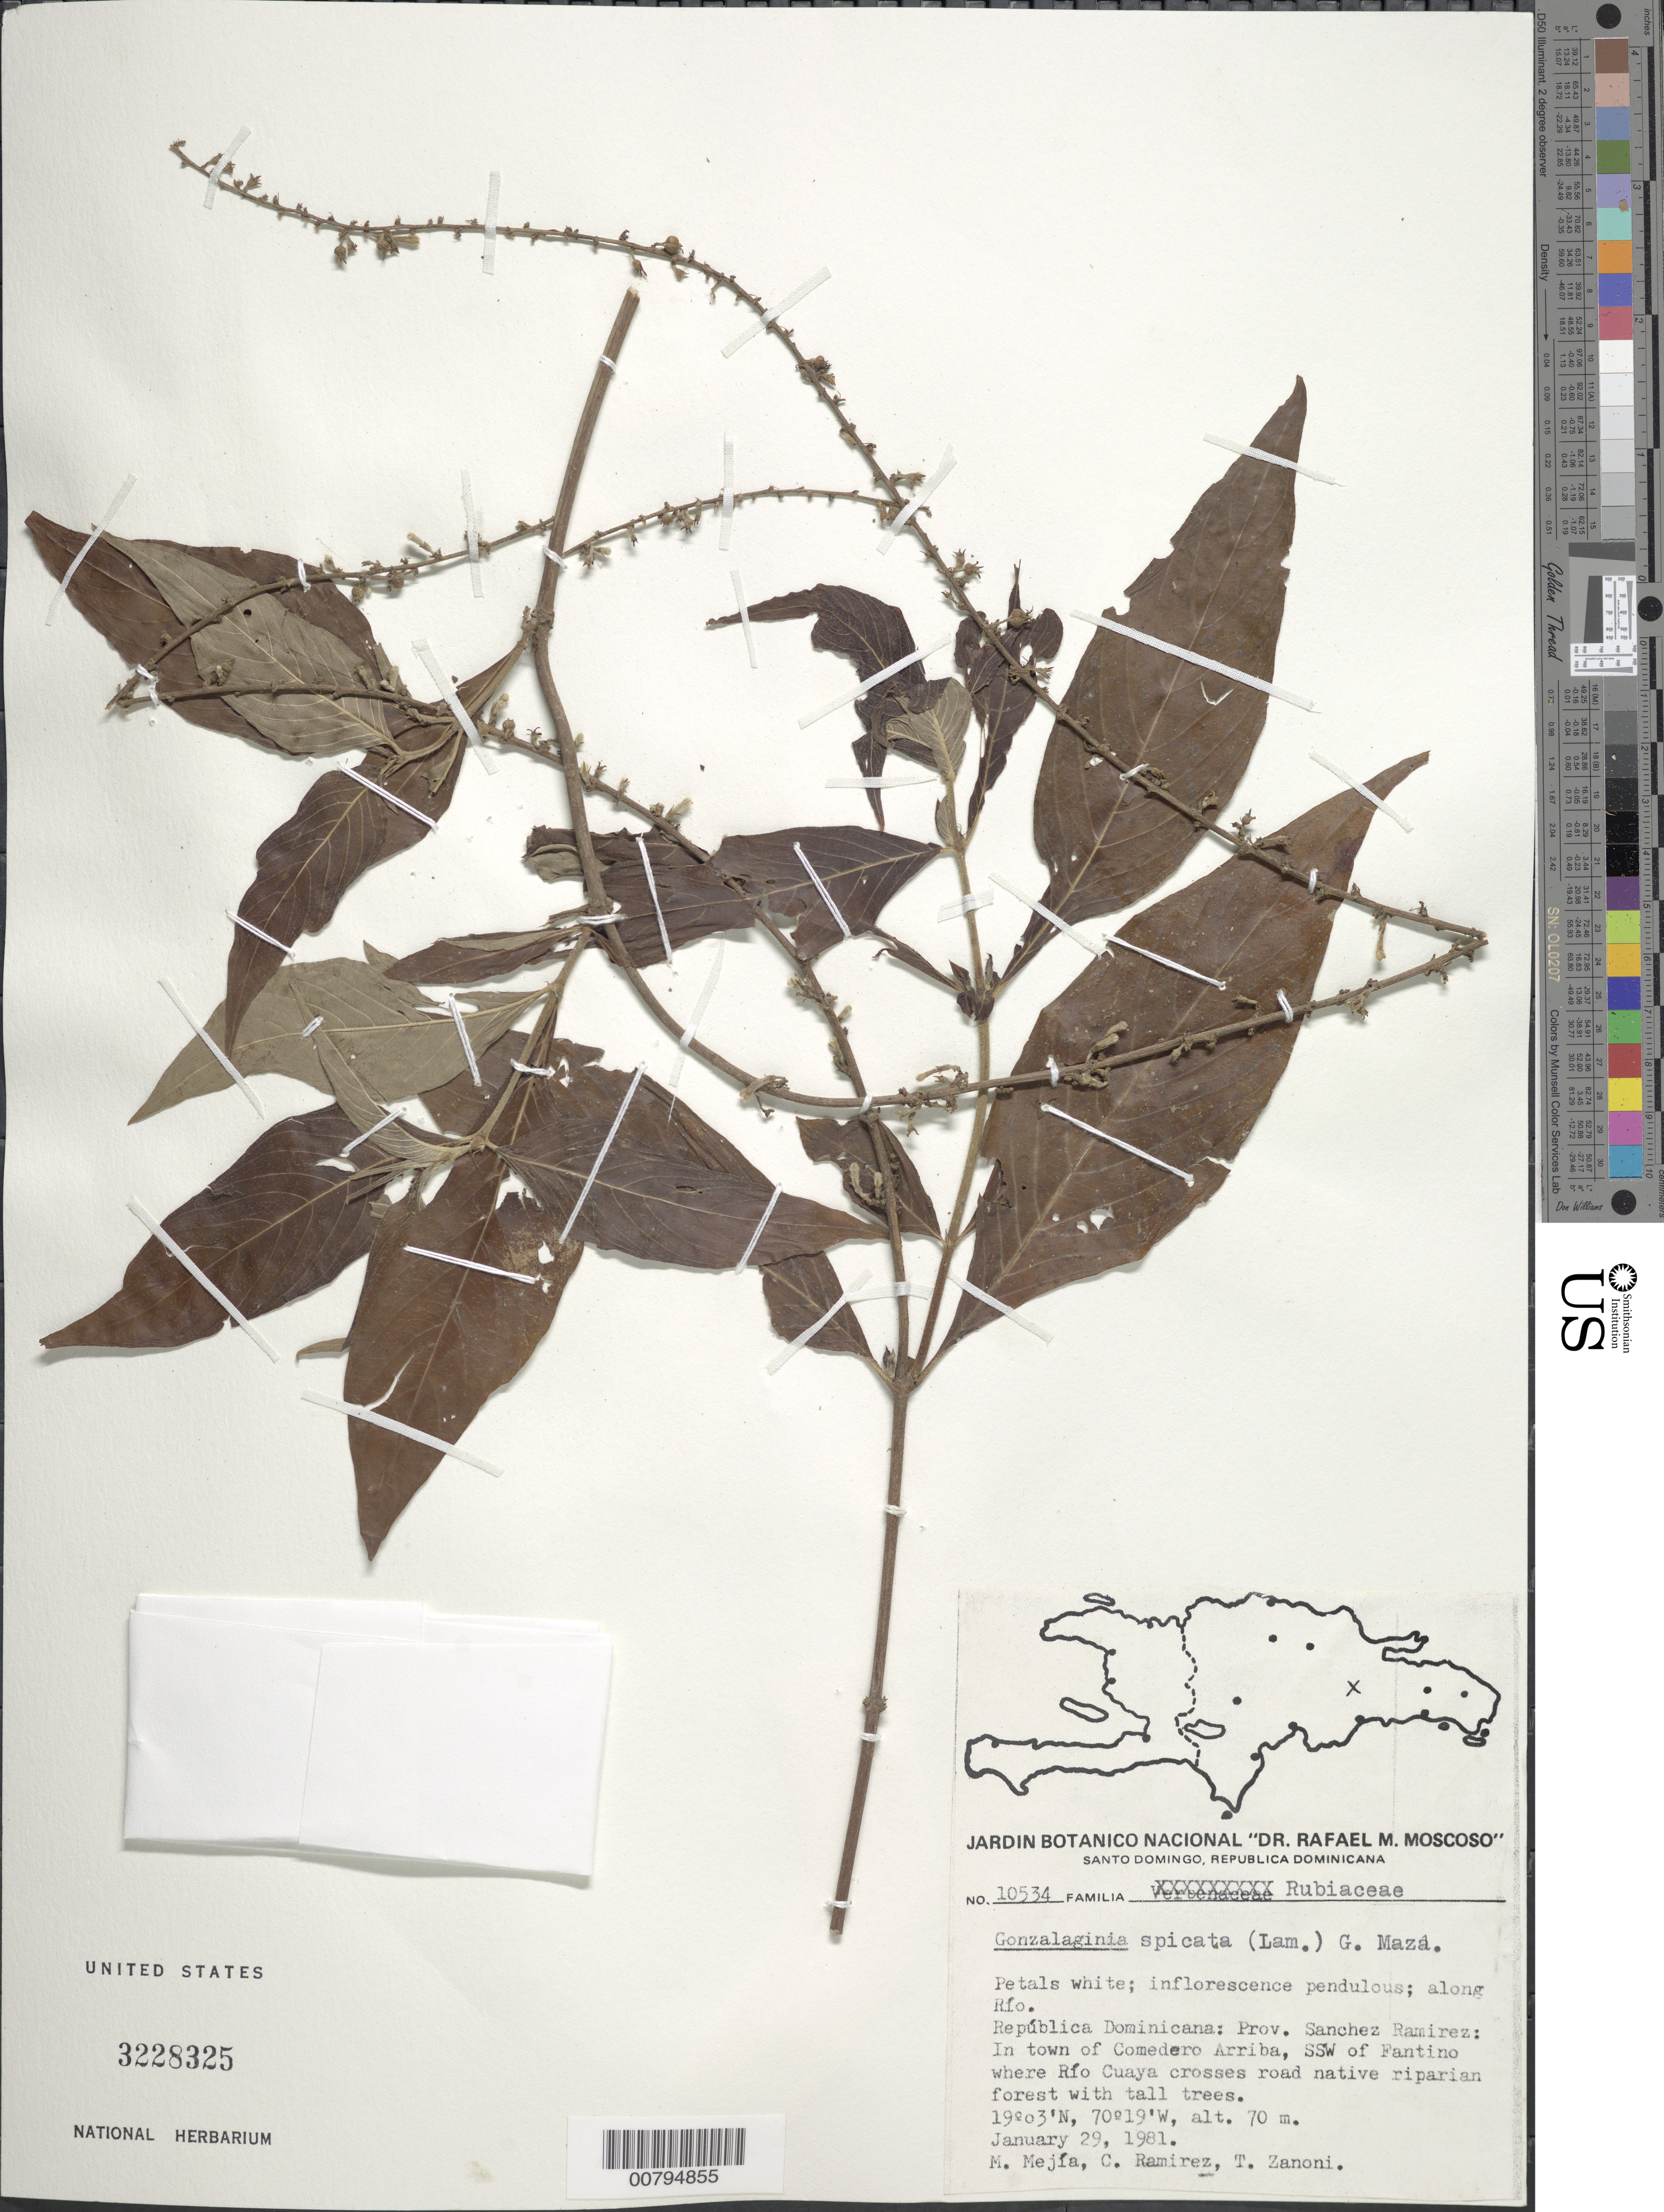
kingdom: Plantae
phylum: Tracheophyta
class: Magnoliopsida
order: Gentianales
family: Rubiaceae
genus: Gonzalagunia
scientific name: Gonzalagunia hirsuta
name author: Schum.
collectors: M. Mejia, C. Ramirez & T. A. Zanoni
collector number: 10534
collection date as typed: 29 Jan 1981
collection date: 1981-01-29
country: Dominican Republic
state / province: Sánchez Ramirez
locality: In town of Comedero Arriba, SSW of Fantino where Rio Cuaya crosses road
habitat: Native riparian forest with tall trees, along river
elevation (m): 70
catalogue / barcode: US 3228325